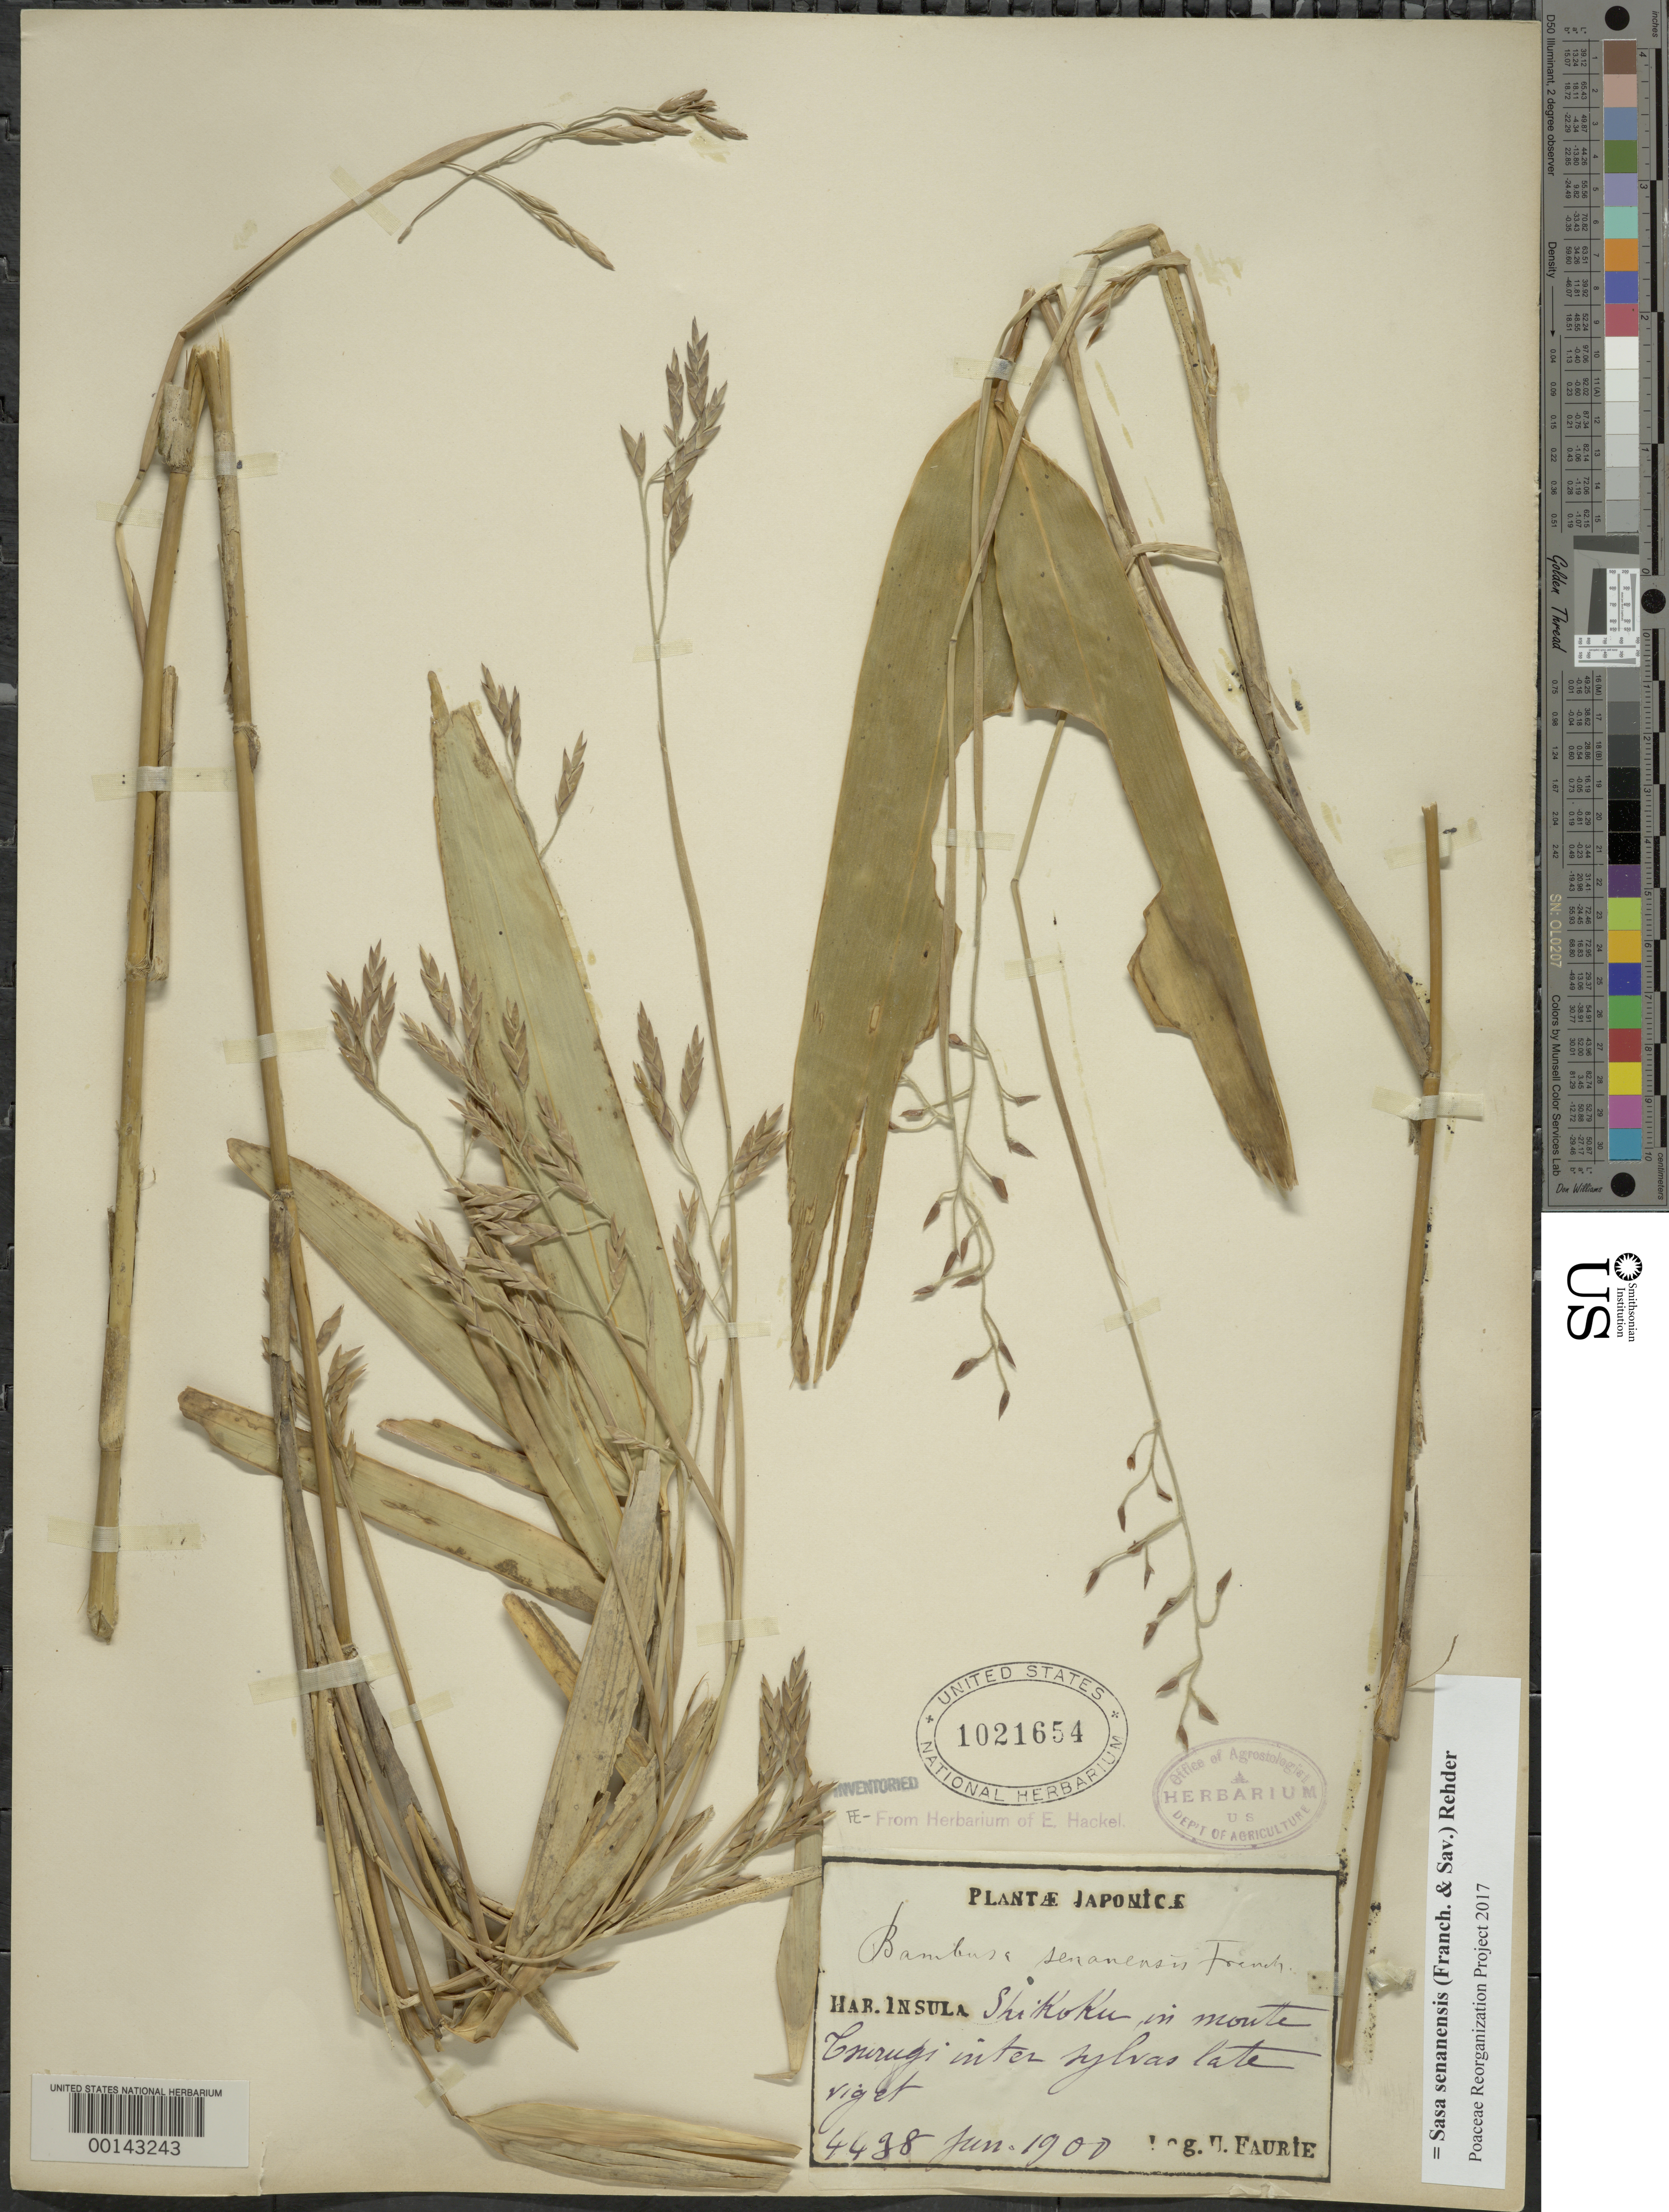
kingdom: Plantae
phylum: Tracheophyta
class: Liliopsida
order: Poales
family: Poaceae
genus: Sasa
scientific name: Sasa senanensis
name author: (Franch. & Sav.) Rehder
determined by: Poaceae Reorganization Project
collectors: U. Faurie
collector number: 4428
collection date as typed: Jun 1900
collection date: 1900-06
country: Japan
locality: Shikoku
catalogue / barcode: US 1021654